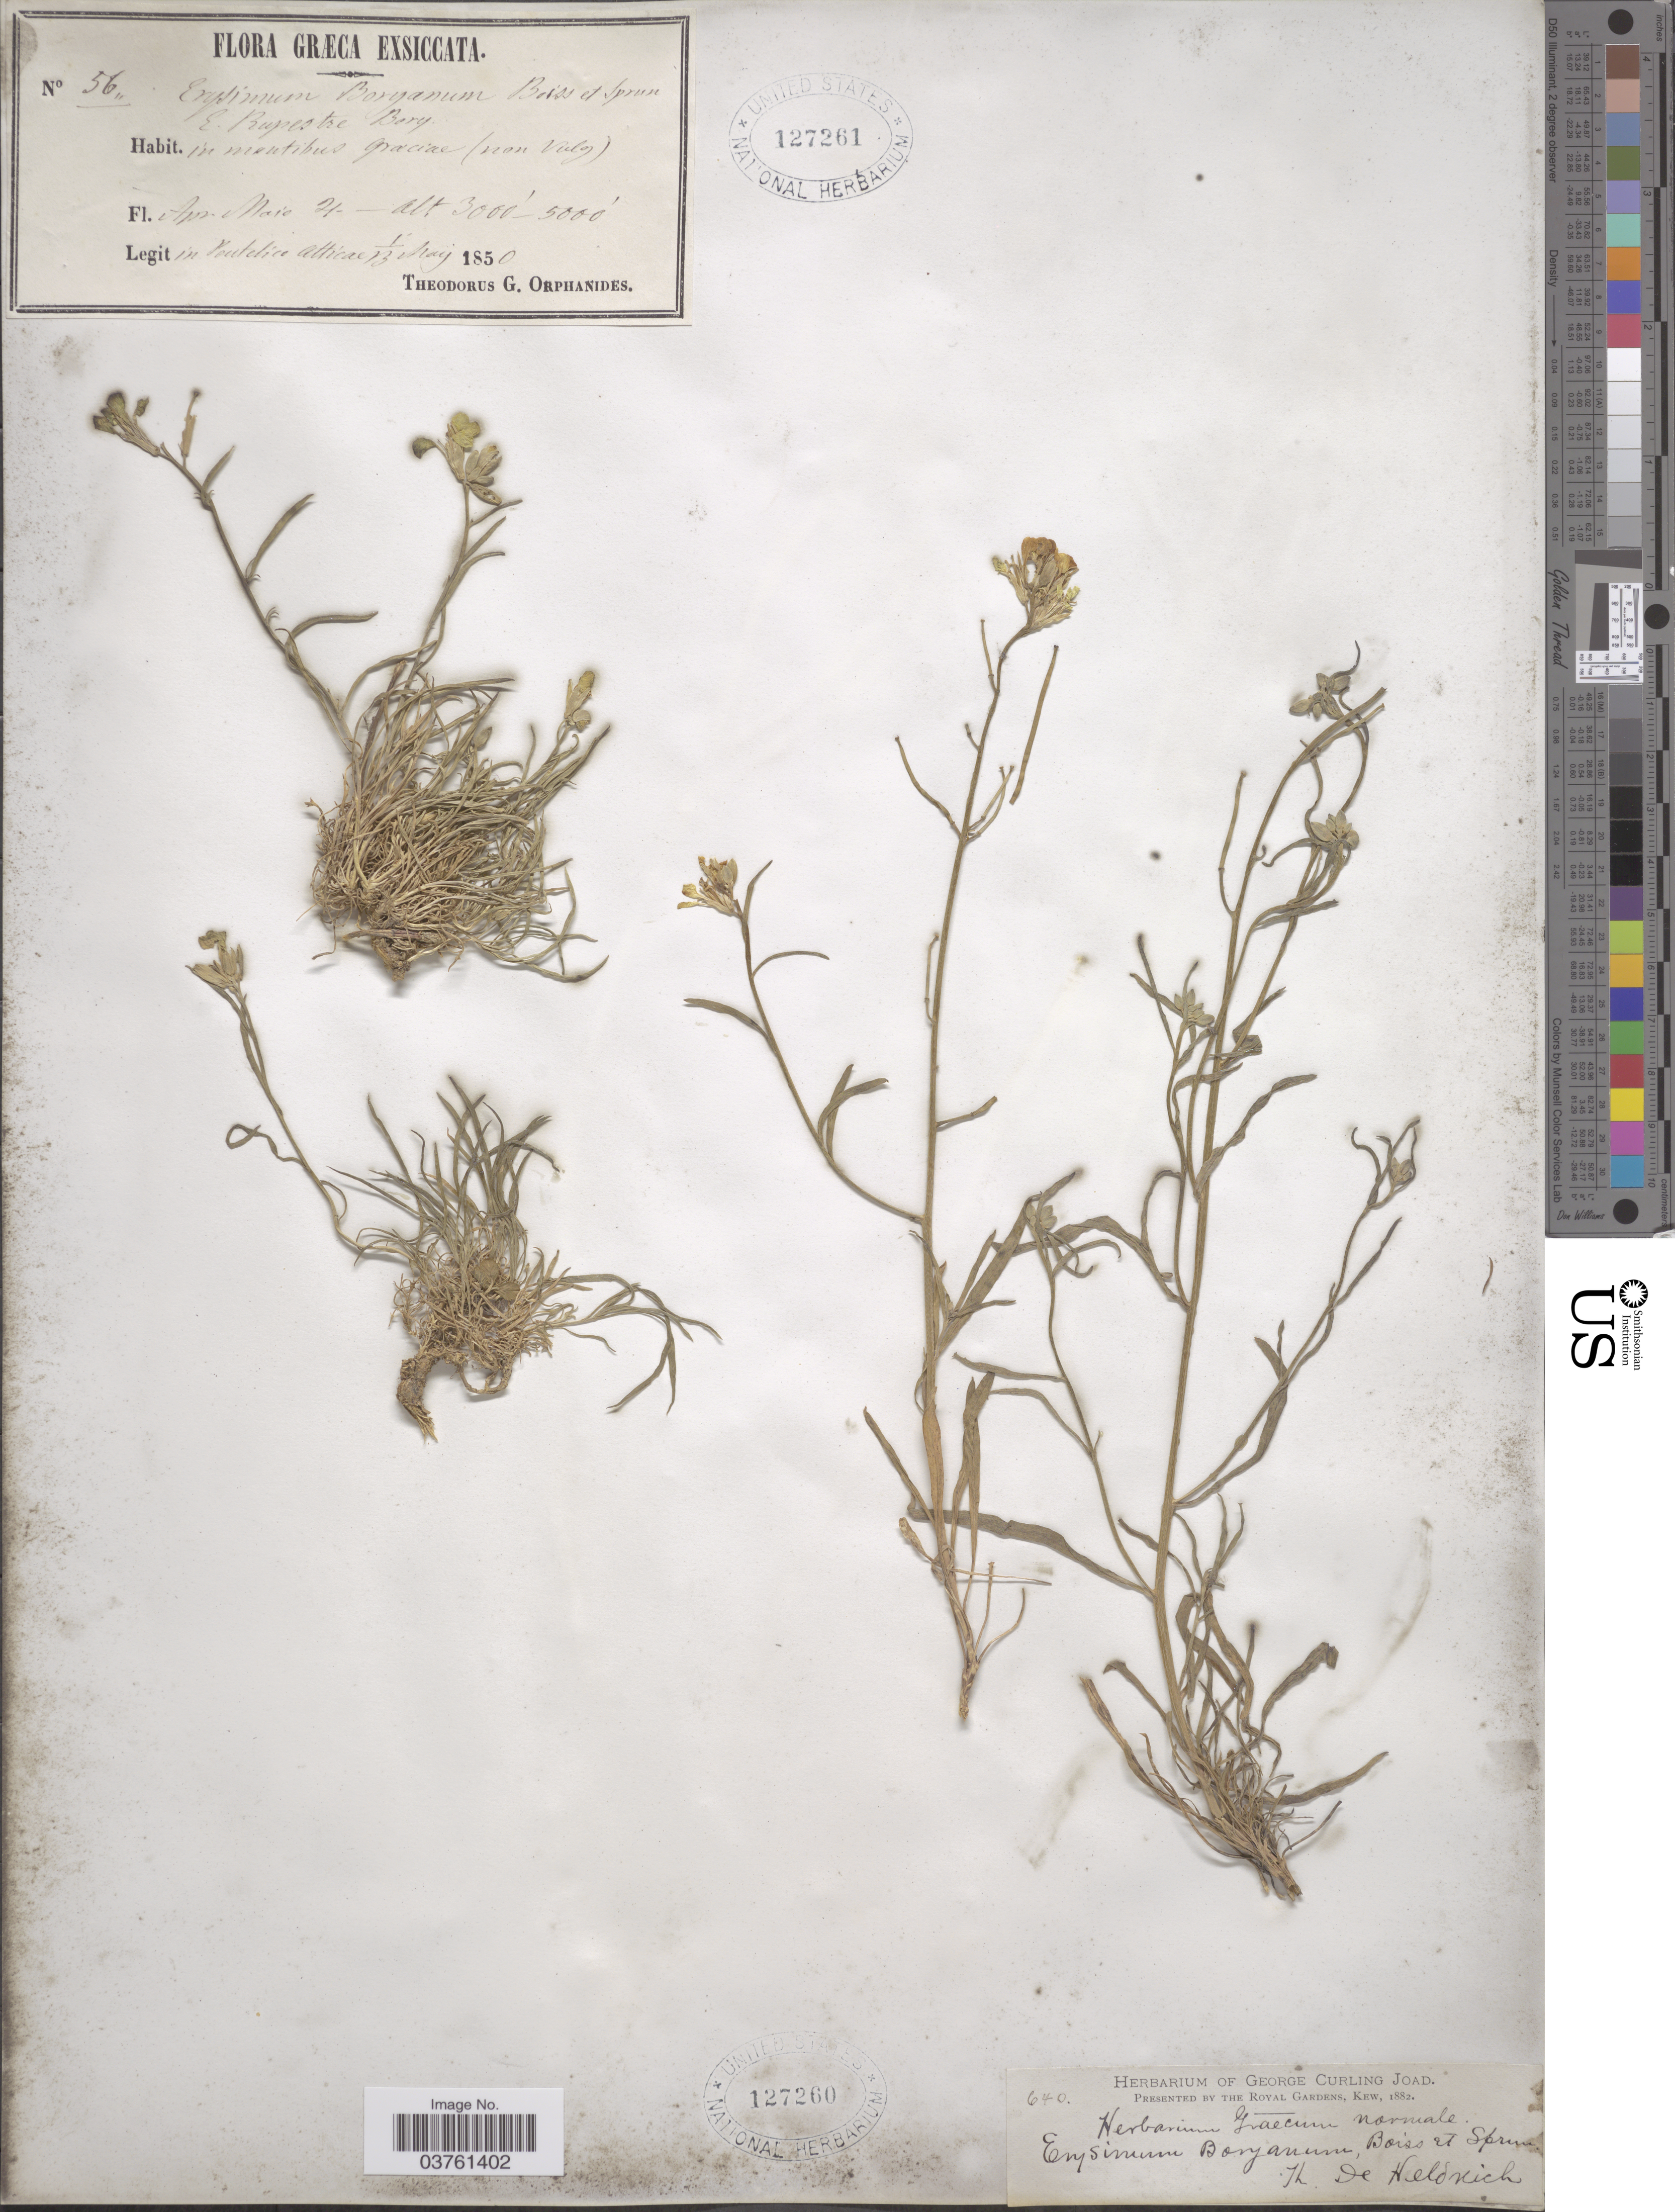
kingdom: Plantae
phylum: Tracheophyta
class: Magnoliopsida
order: Brassicales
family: Brassicaceae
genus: Erysimum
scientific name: Erysimum graecum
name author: Boiss. & Heldr.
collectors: T. De Heldreich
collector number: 640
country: Greece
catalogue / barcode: US 127260-2